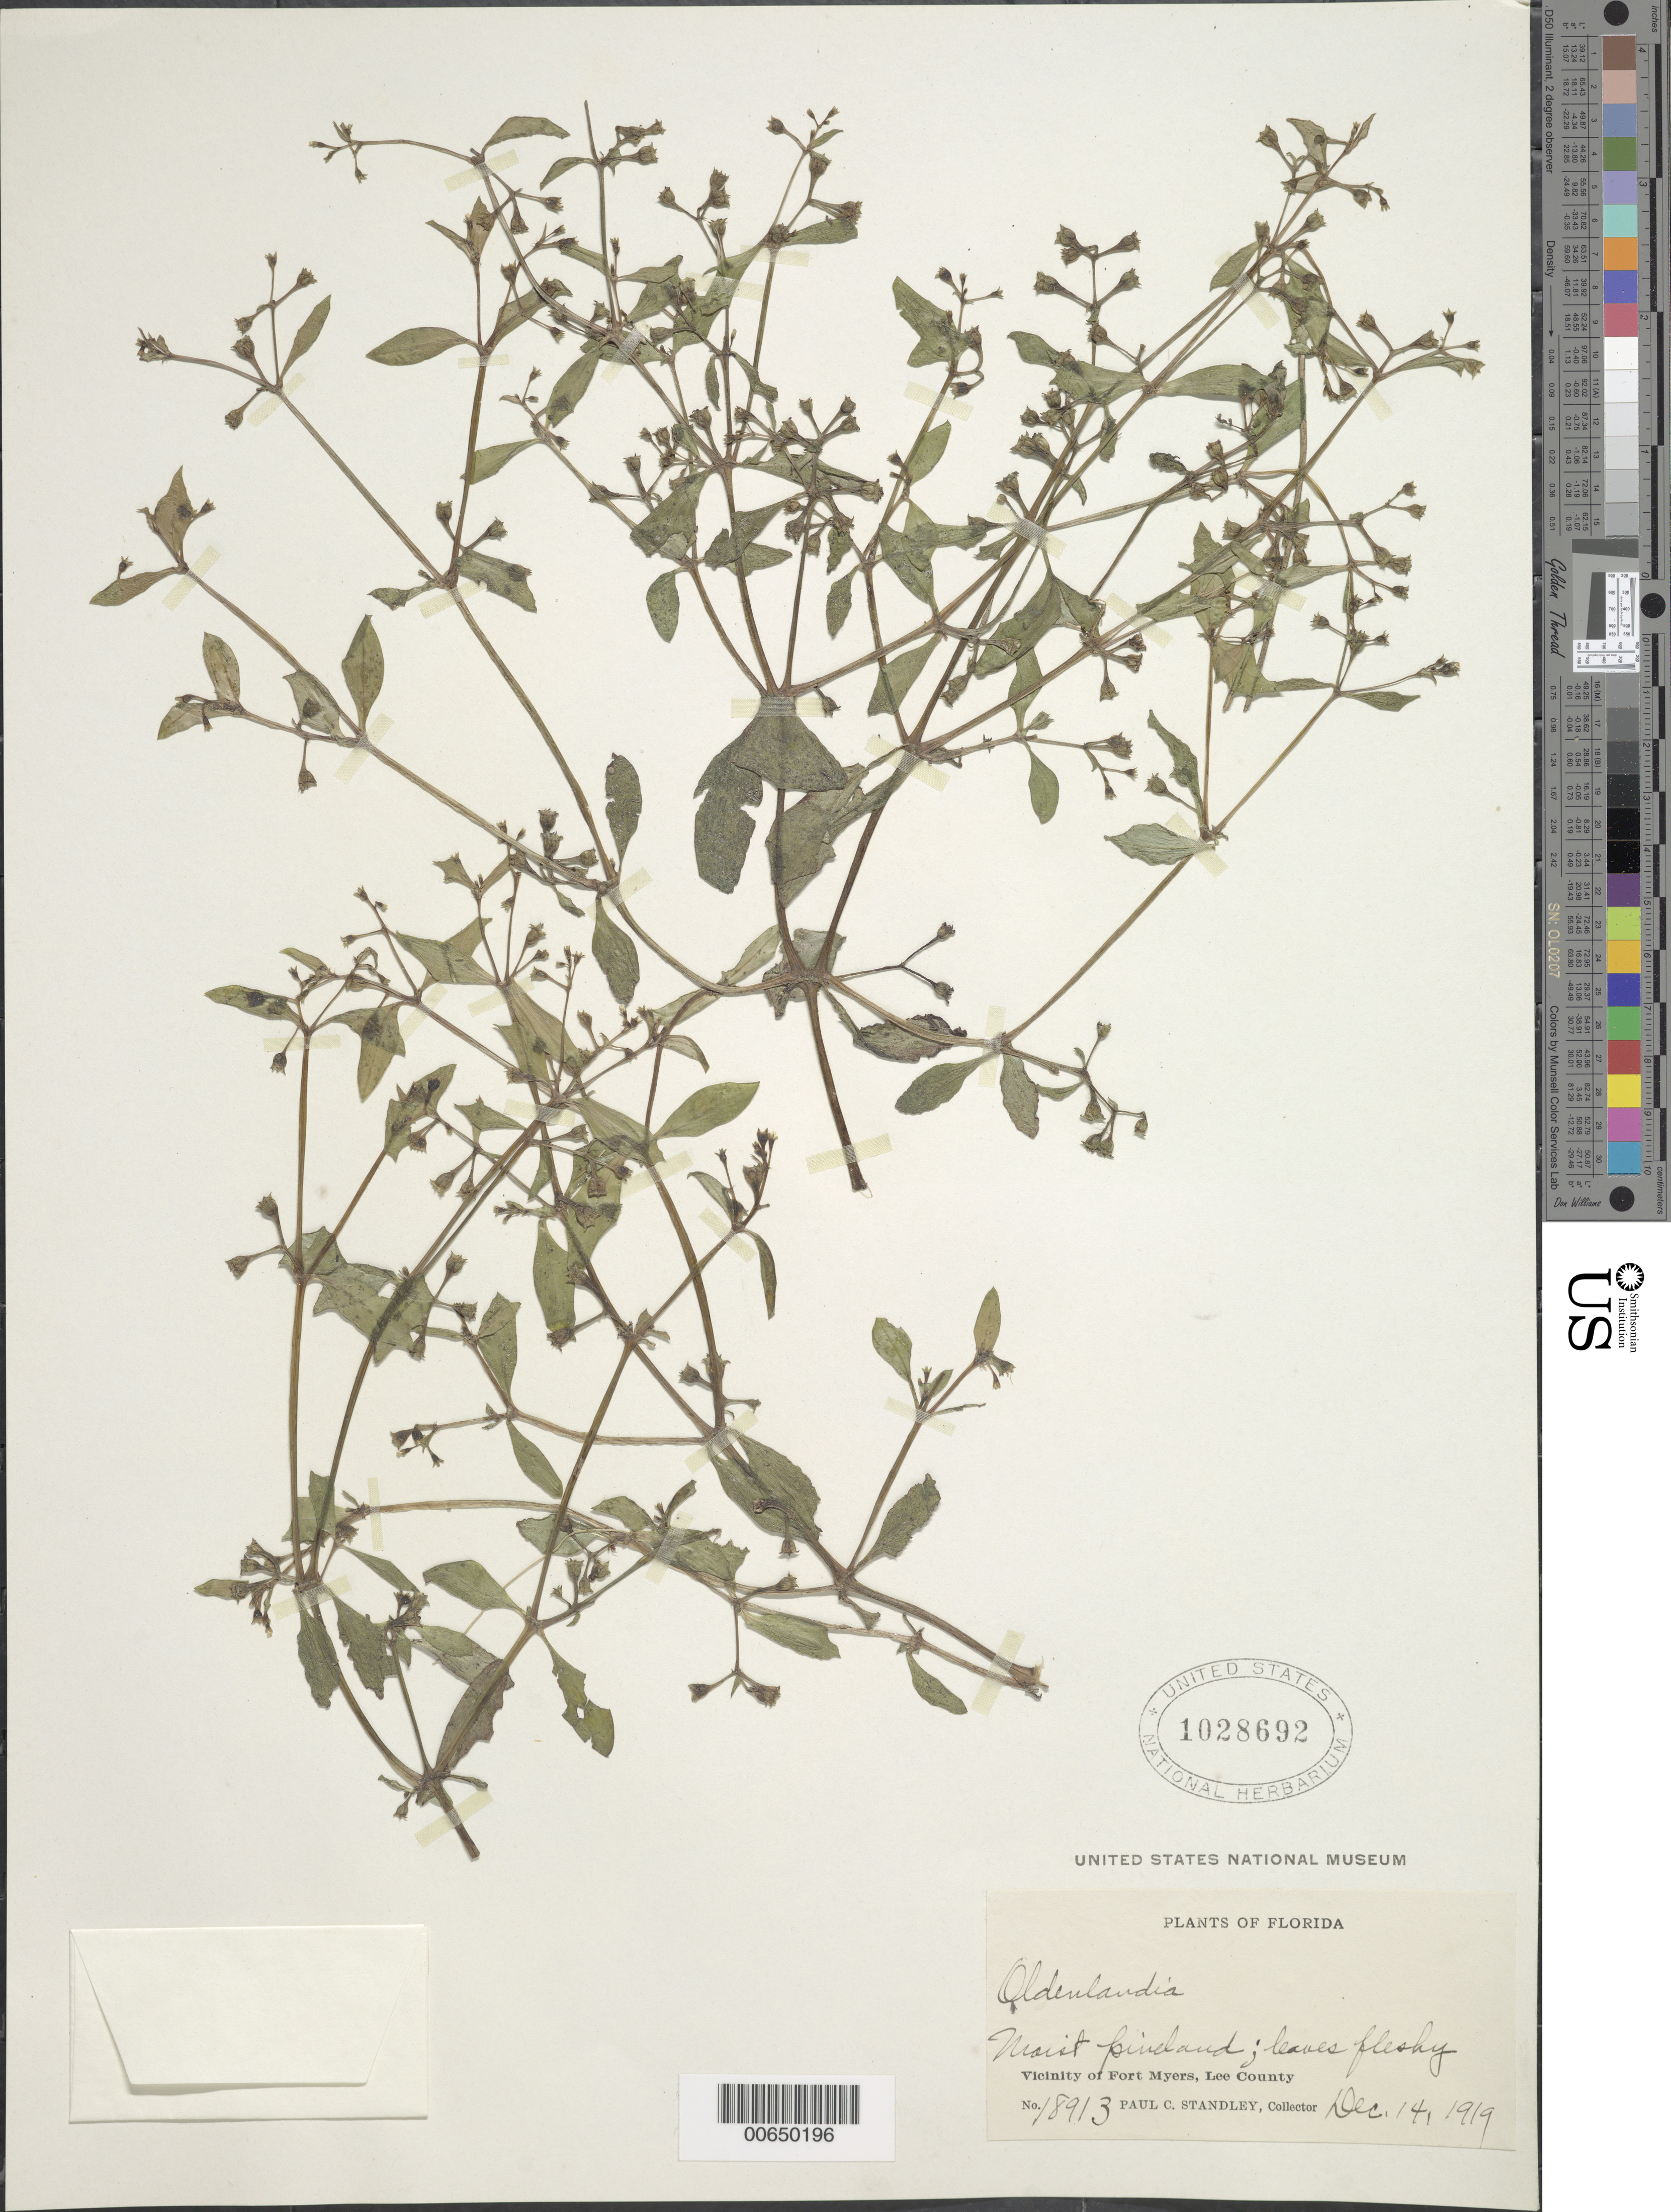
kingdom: Plantae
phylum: Tracheophyta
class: Magnoliopsida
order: Gentianales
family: Rubiaceae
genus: Pentodon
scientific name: Pentodon halei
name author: A. Gray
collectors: P. C. Standley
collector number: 18913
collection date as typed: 14 Dec 1919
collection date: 1919-12-14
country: United States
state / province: Florida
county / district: Lee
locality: Vicinity of Ft. Myers.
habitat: Moist pineland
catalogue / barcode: US 10286